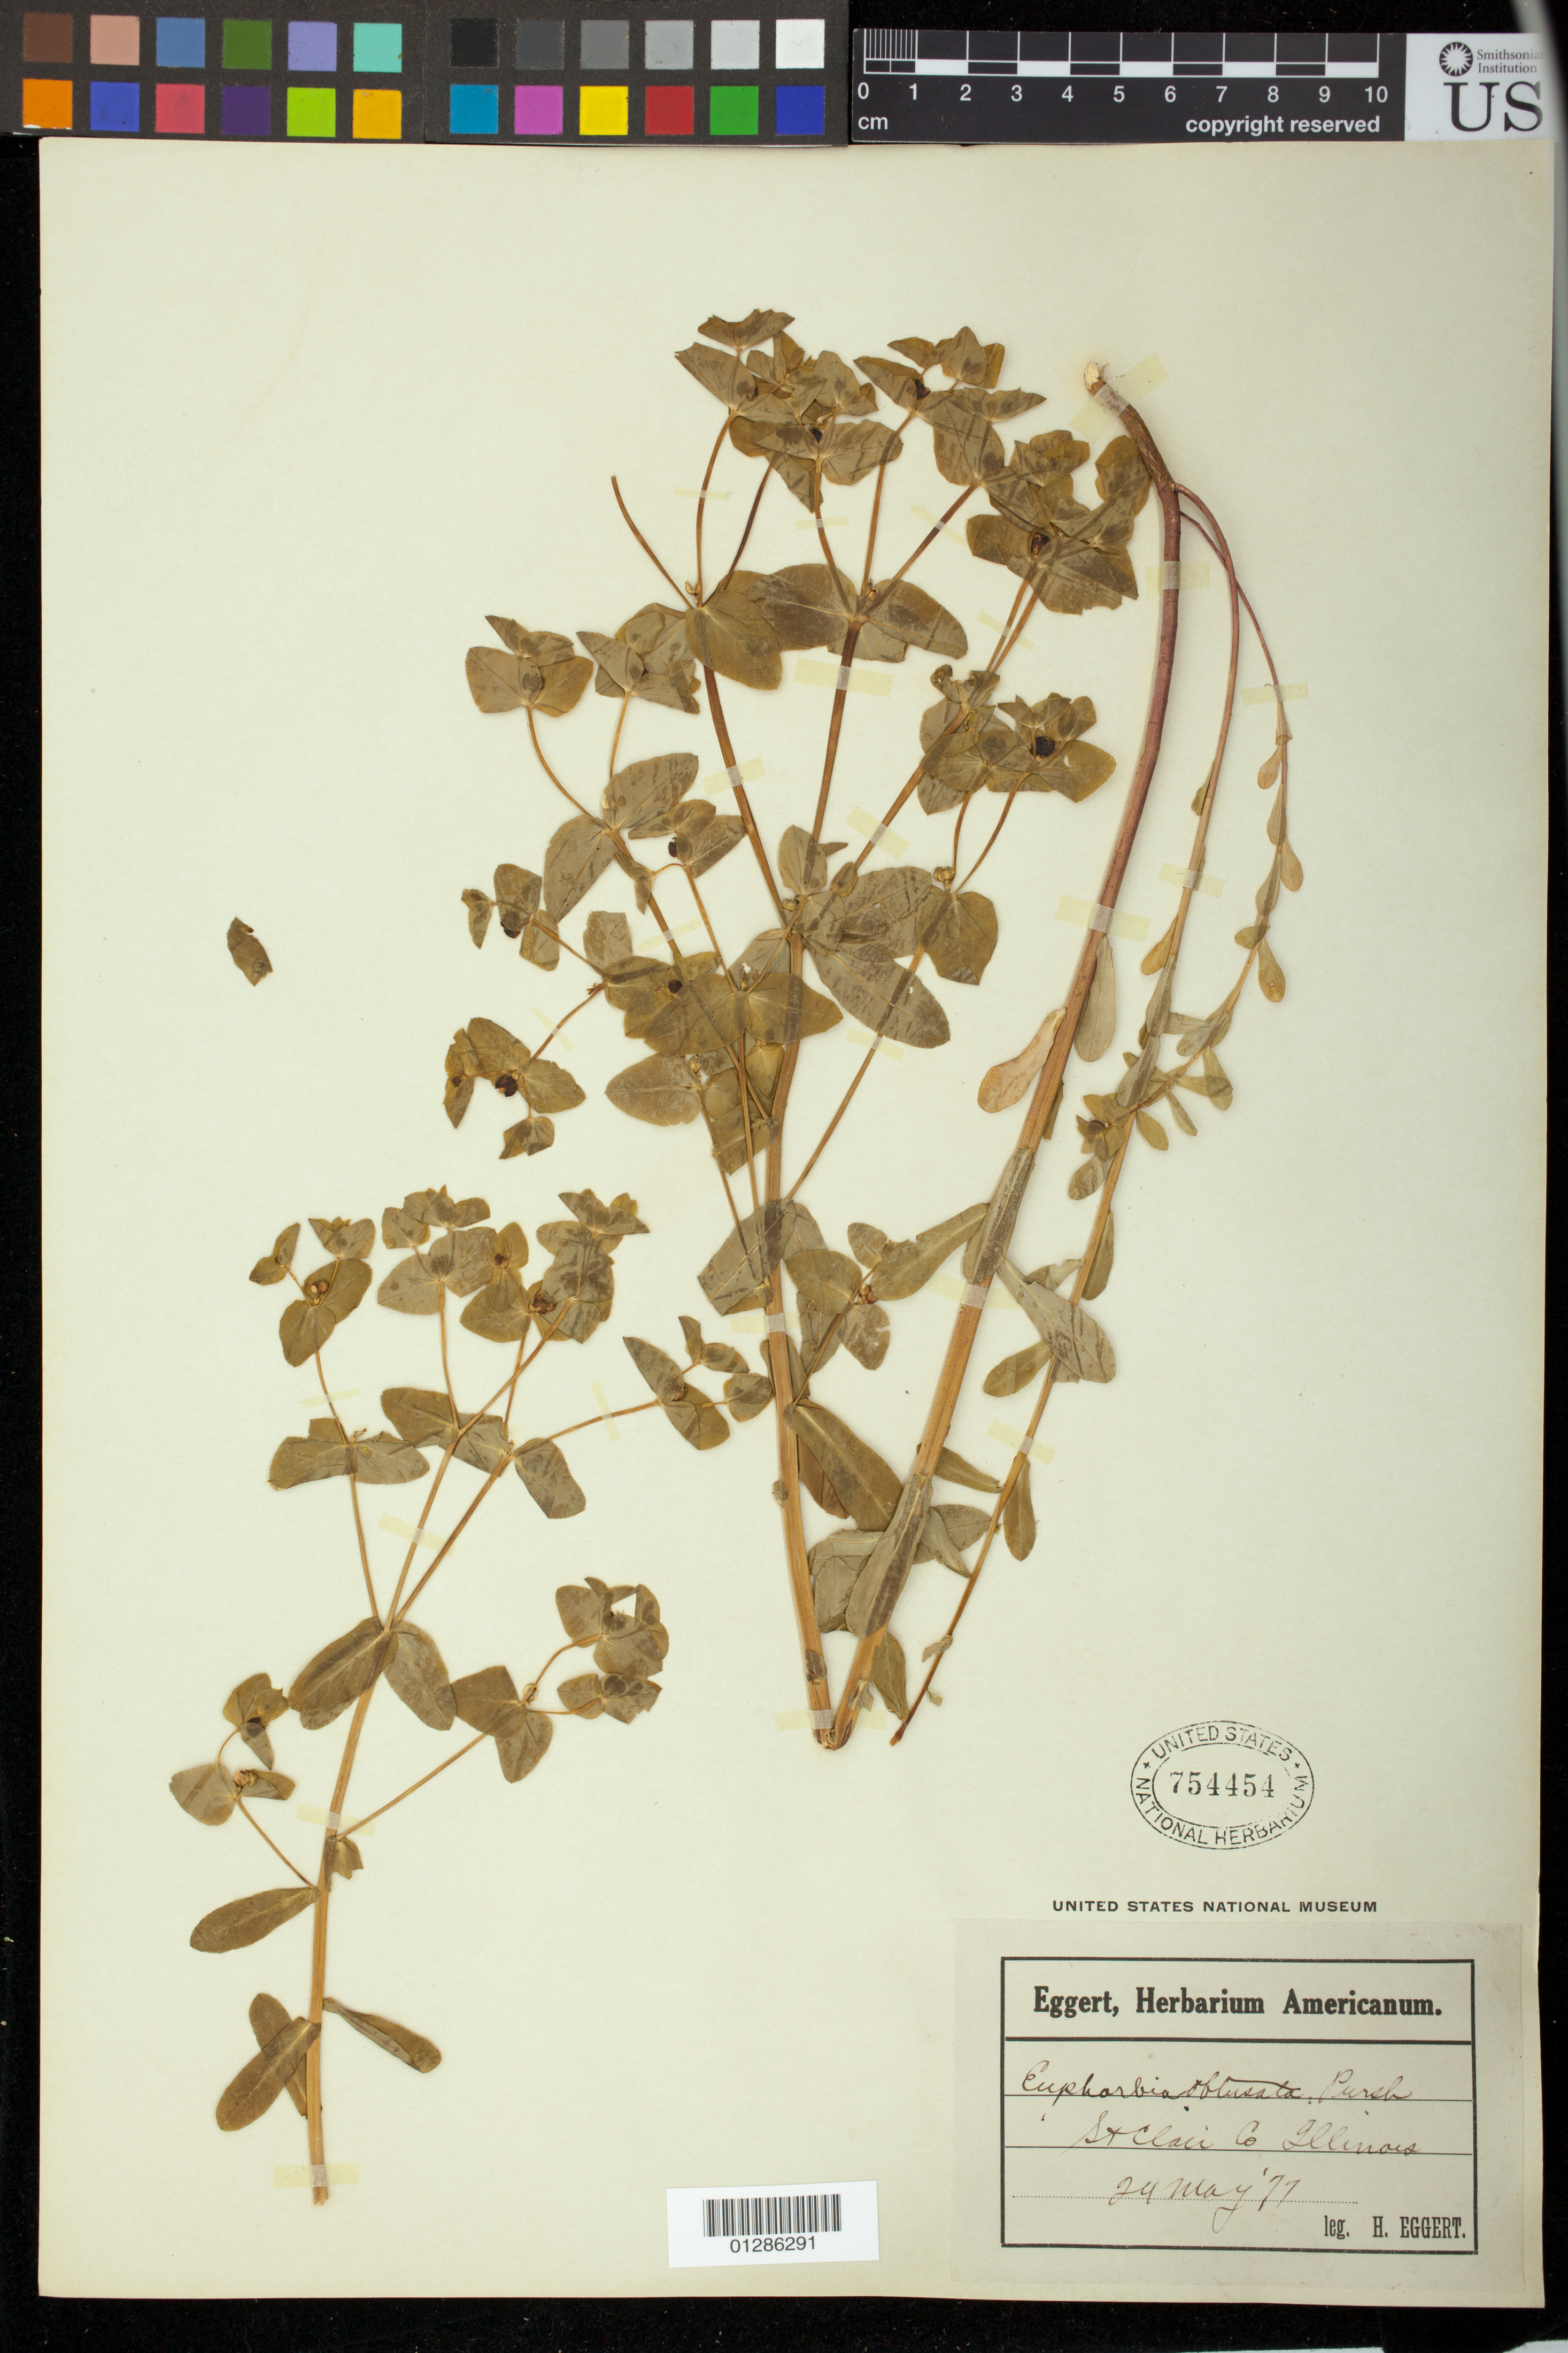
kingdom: Plantae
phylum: Tracheophyta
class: Magnoliopsida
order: Malpighiales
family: Euphorbiaceae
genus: Euphorbia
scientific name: Euphorbia spathulata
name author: Lam.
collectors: H. Eggert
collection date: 1877-05-24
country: United States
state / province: Illinois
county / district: Saint Clair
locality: St. Clair.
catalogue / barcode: US 754454